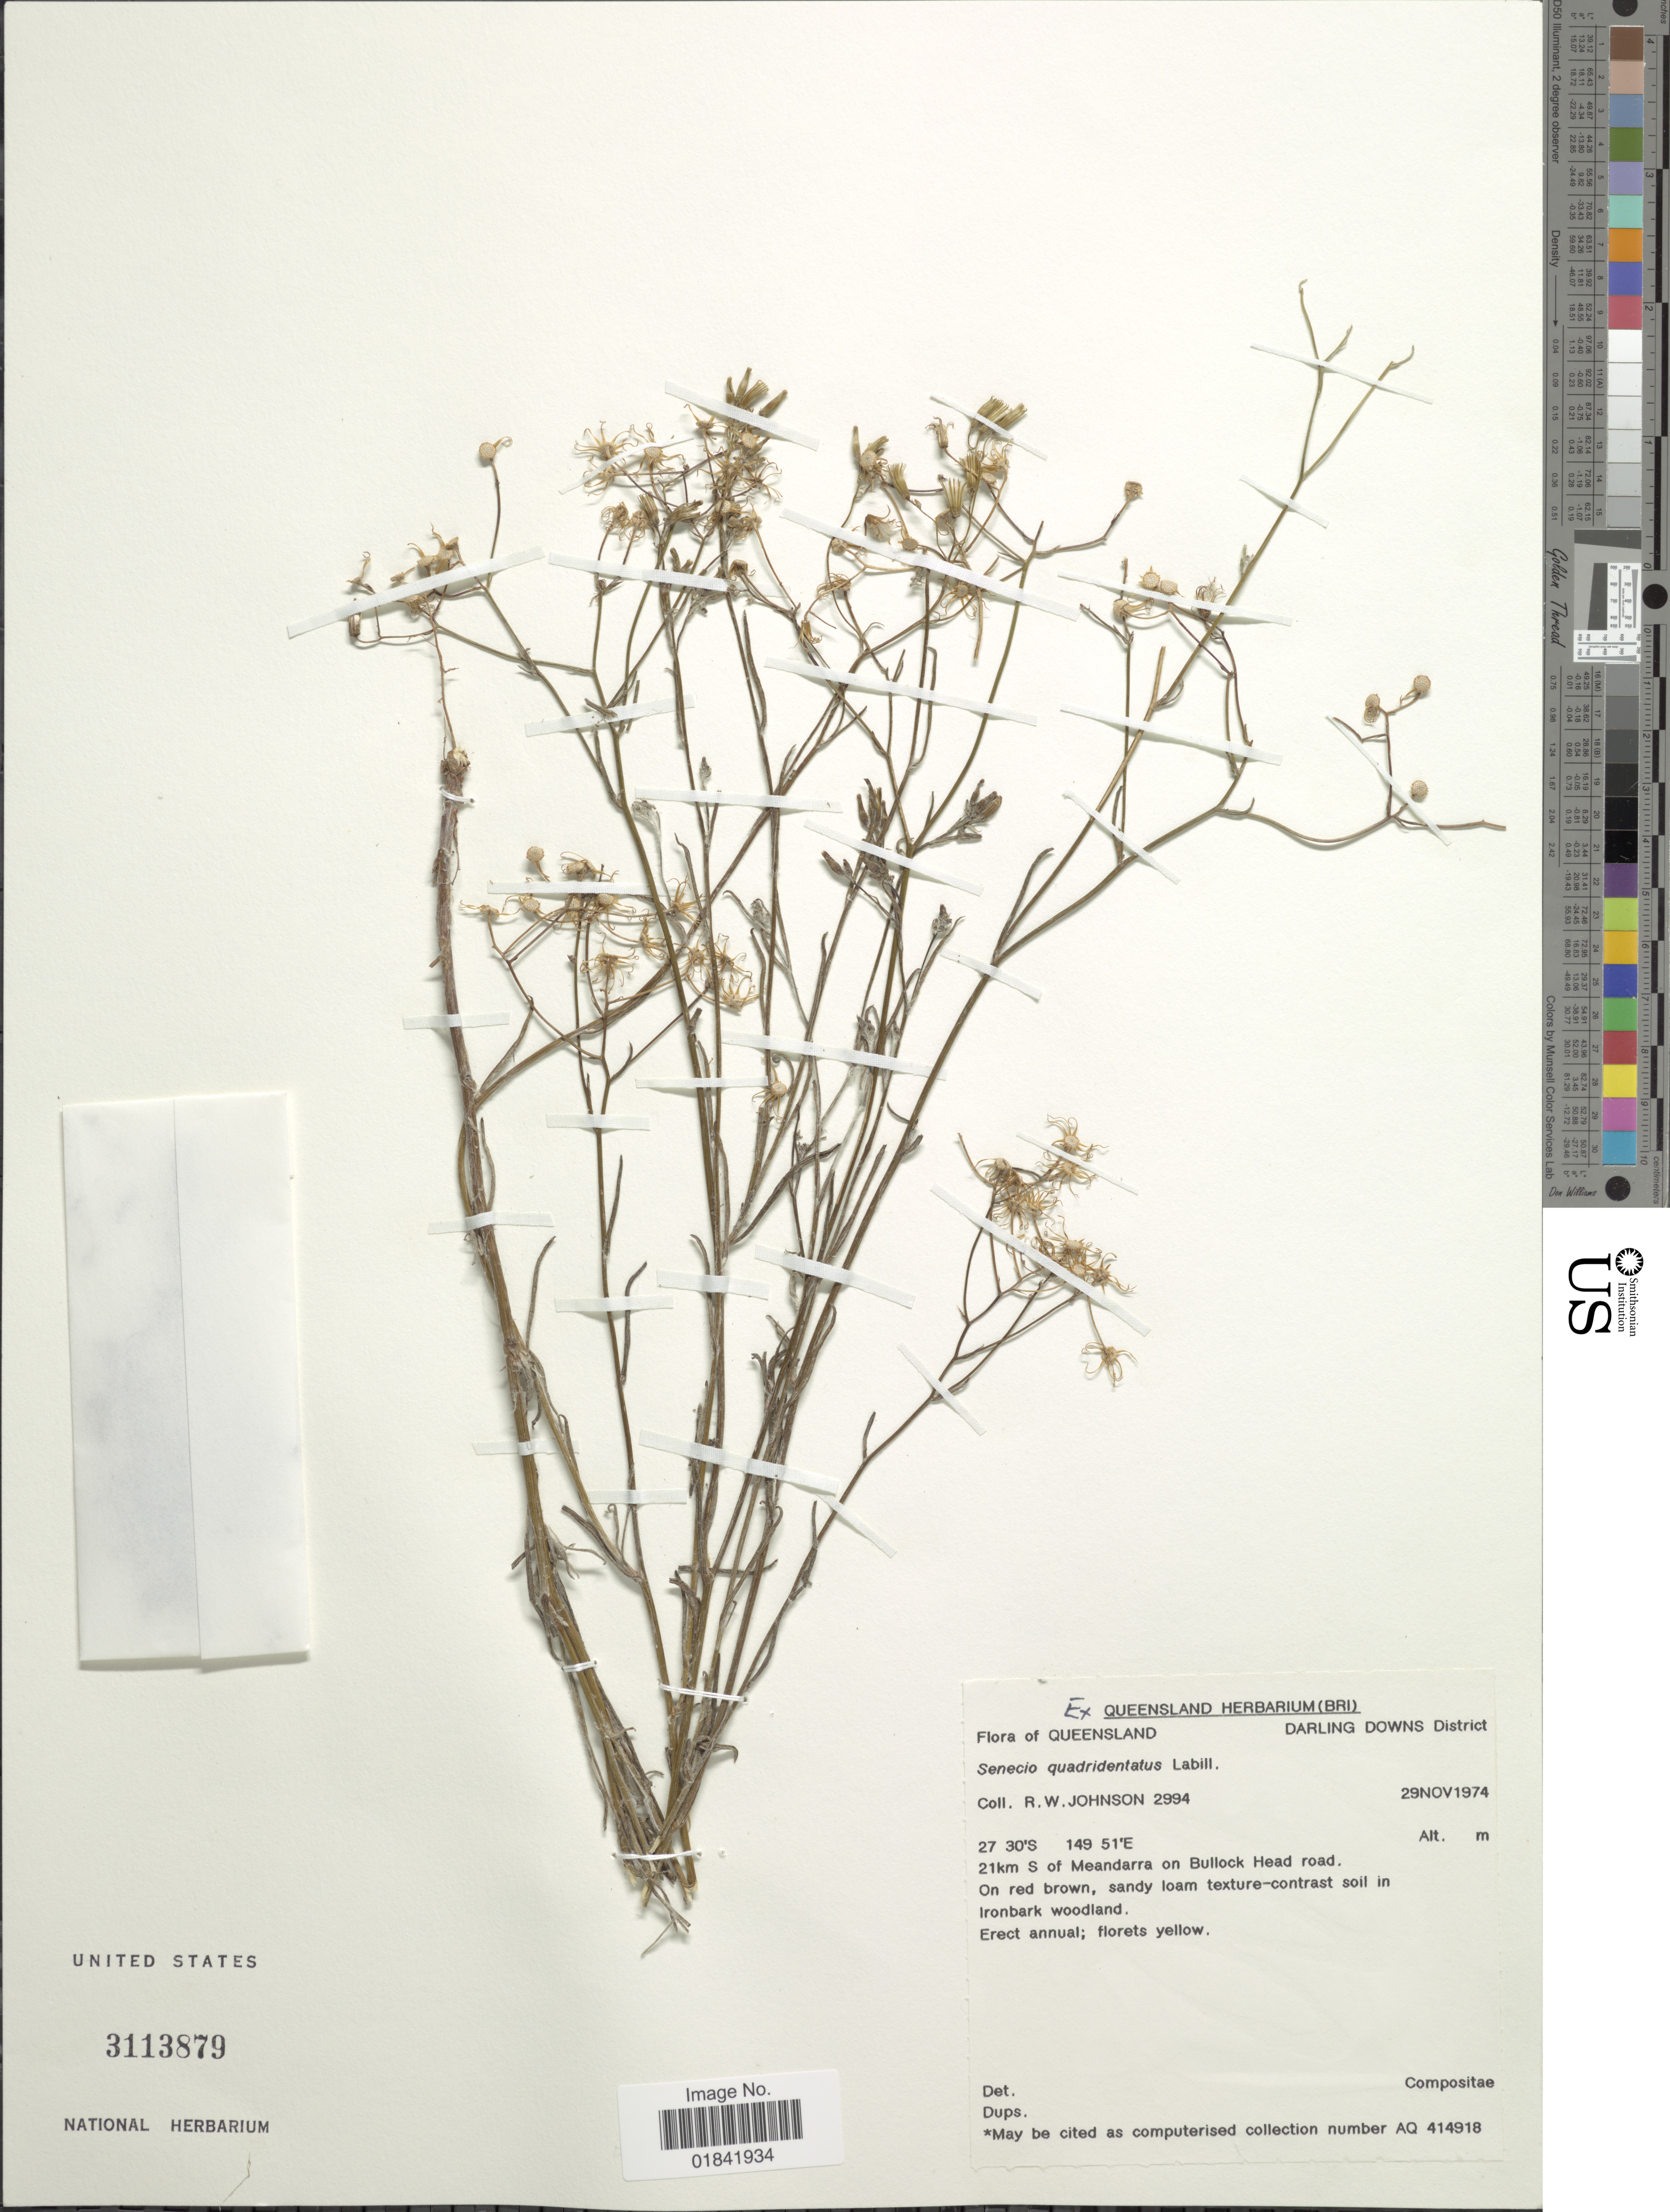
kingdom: Plantae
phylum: Tracheophyta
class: Magnoliopsida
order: Asterales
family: Asteraceae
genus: Senecio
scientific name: Senecio quadridentatus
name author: Labill.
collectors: R. W. Johnson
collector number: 2994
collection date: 1974-11-29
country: Australia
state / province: Queensland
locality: Darling Downs District, 21km S of Meandarra on Bullock Head road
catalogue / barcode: US 3113879